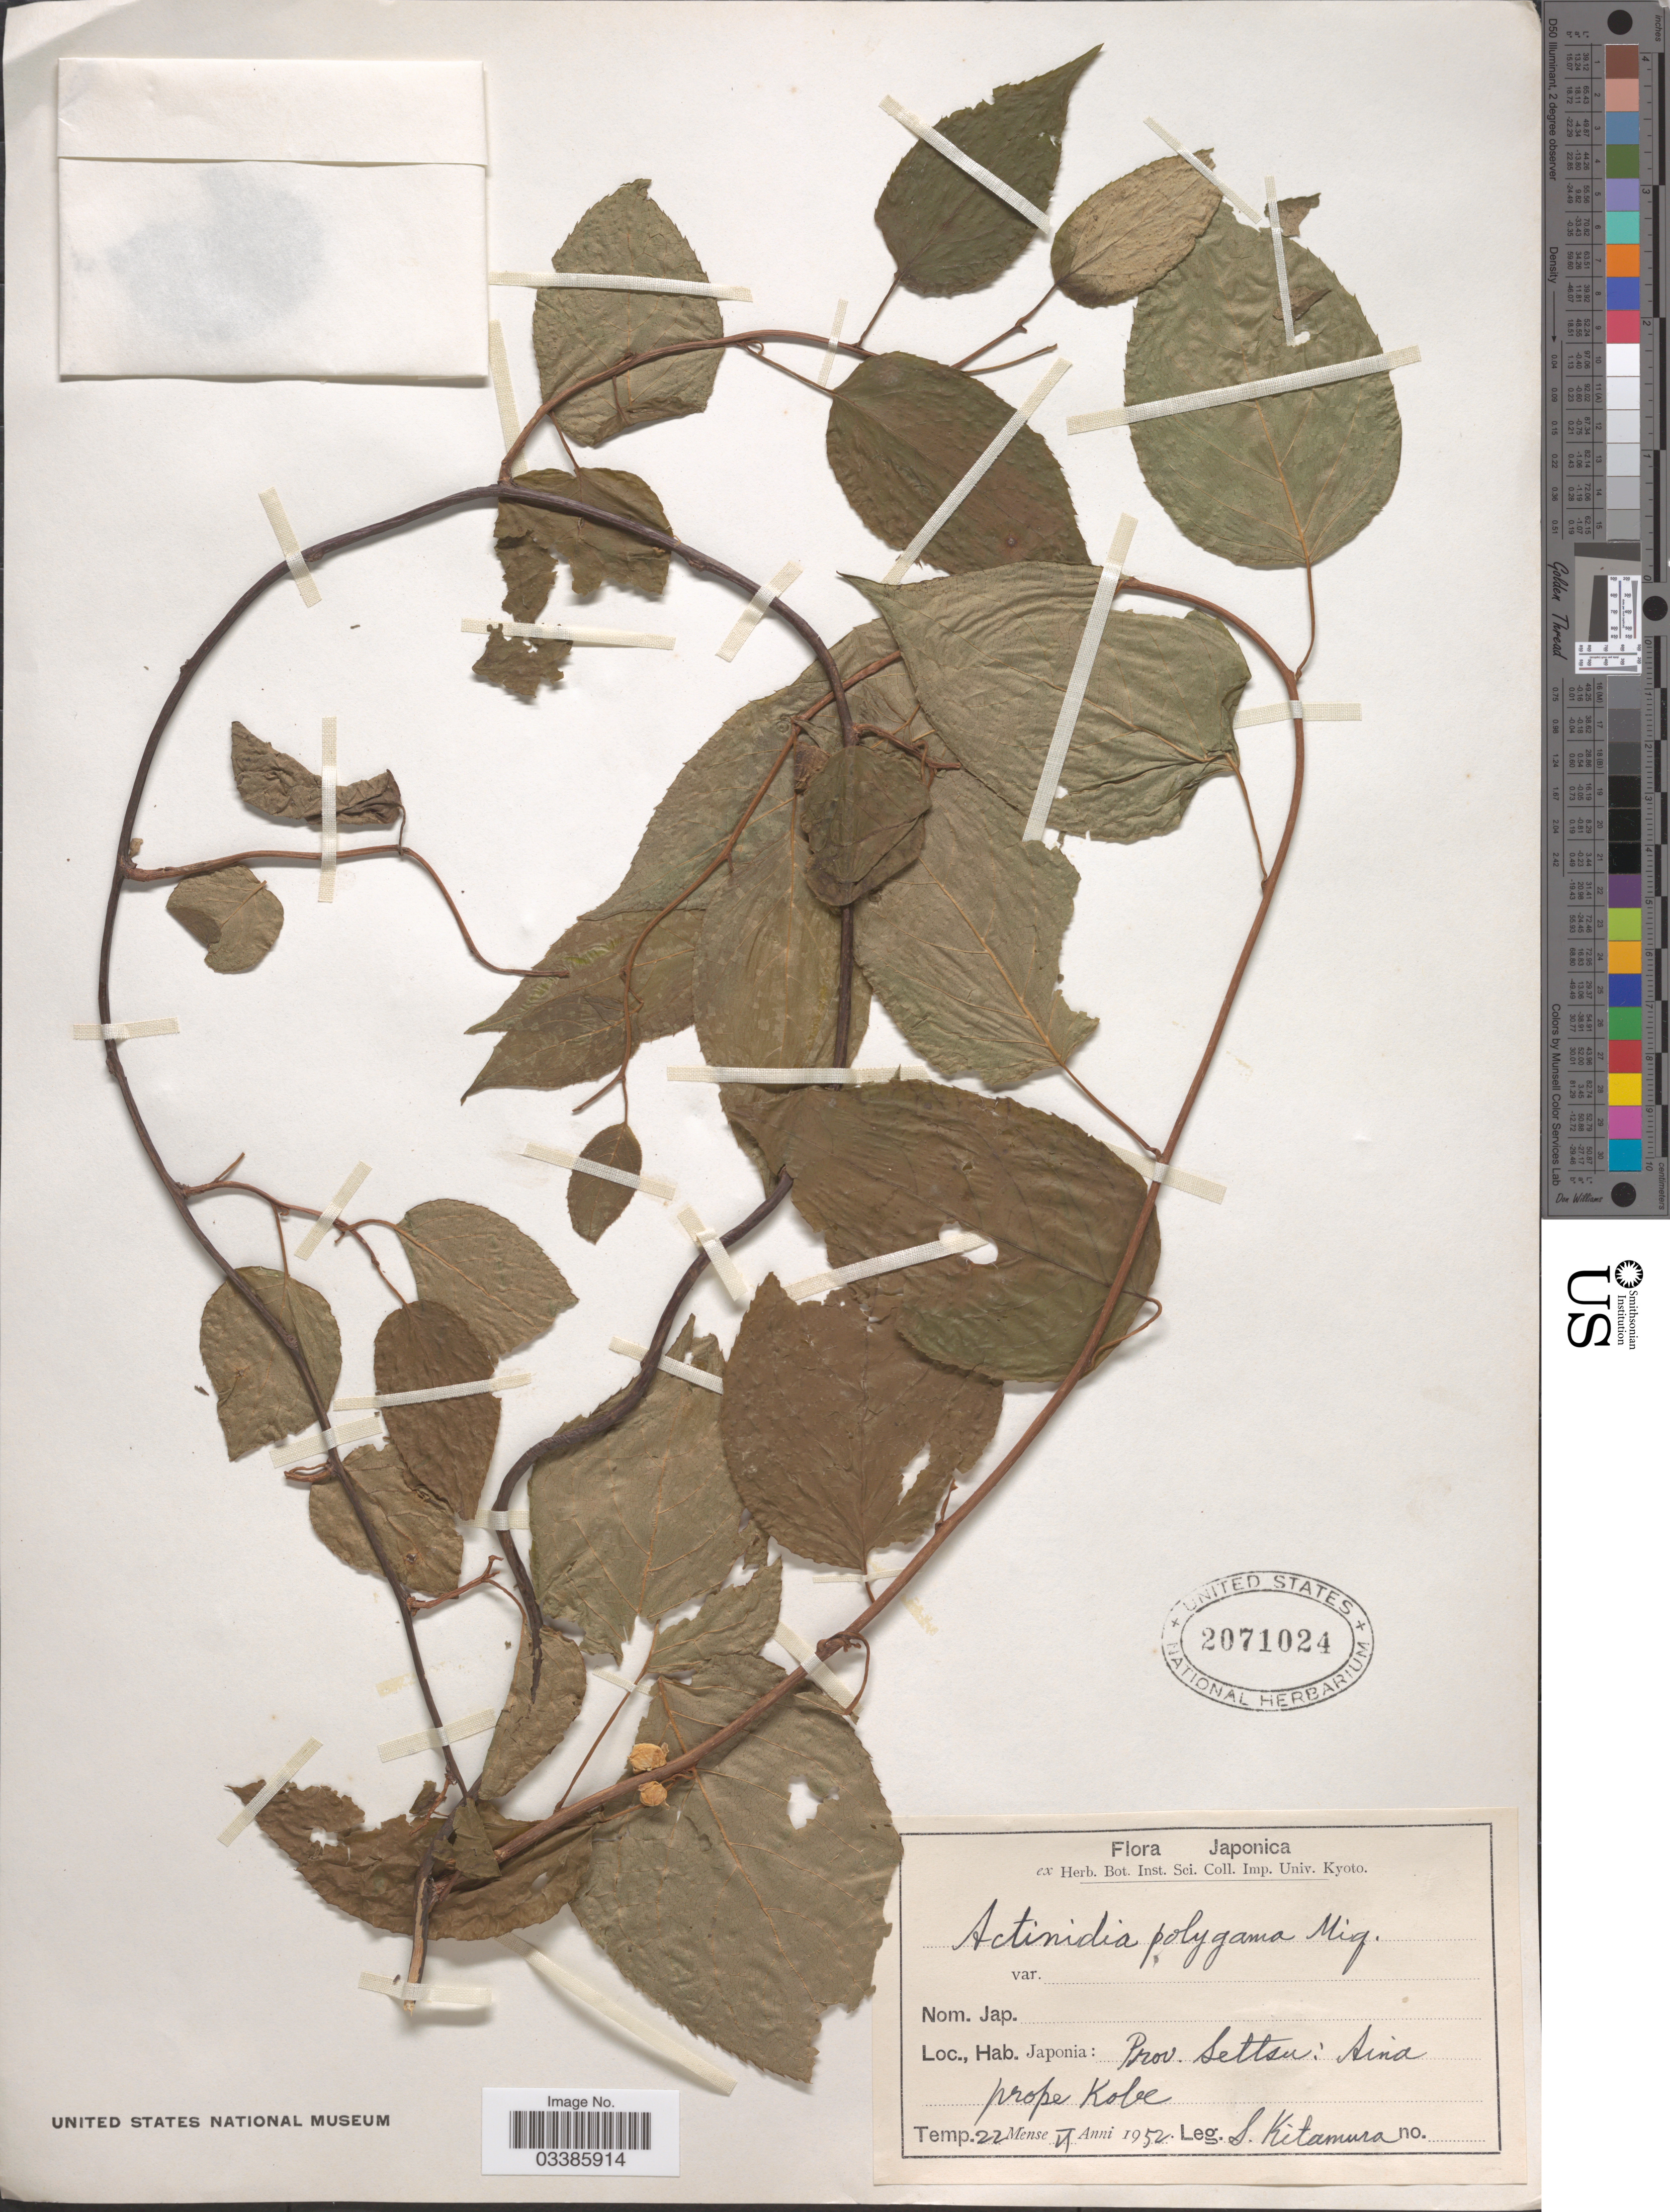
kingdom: Plantae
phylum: Tracheophyta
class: Magnoliopsida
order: Ericales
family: Actinidiaceae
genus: Actinidia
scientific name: Actinidia polygama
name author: (Siebold & Zucc.) Planch. ex Maxim.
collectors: S. Kitamura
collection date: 1952-06-22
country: Japan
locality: Prov. Settsu: Aina prope Kobe.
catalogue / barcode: US 2071024